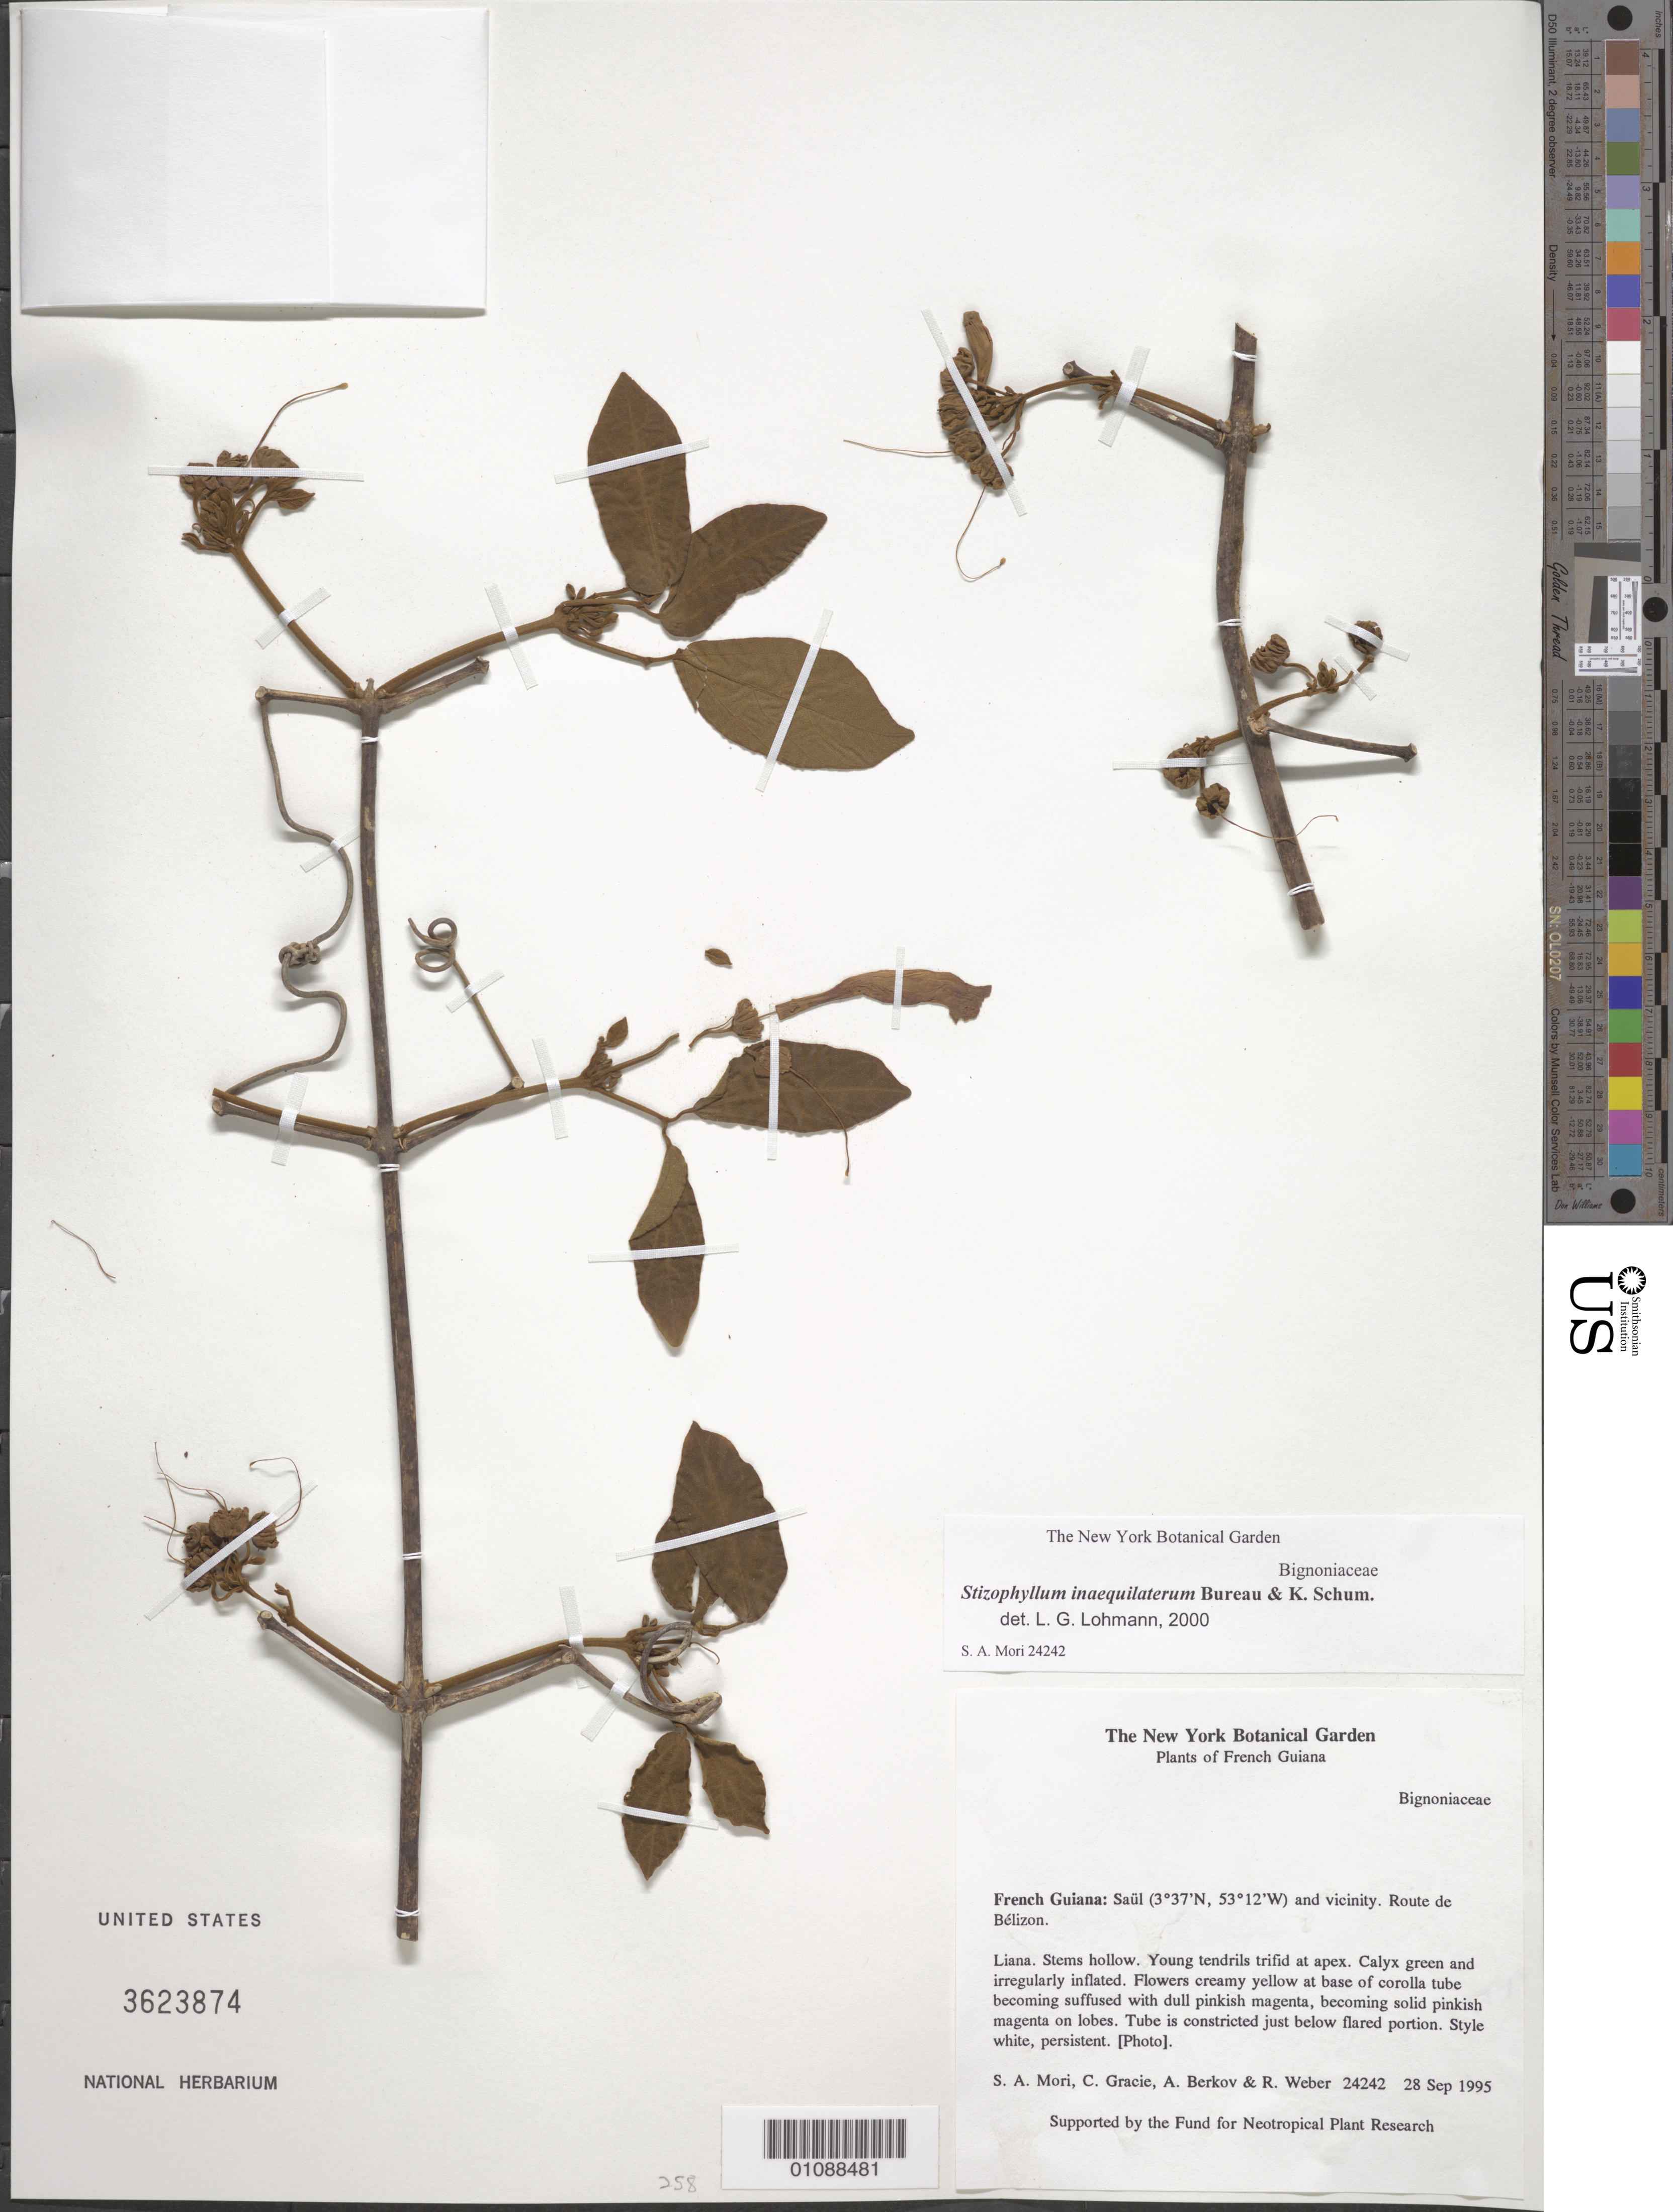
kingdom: Plantae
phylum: Tracheophyta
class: Magnoliopsida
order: Lamiales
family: Bignoniaceae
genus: Stizophyllum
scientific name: Stizophyllum inaequilaterum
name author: Bureau & K. Schum.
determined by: Lohmann, L. G.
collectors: S. Mori, C. A. Gracie, A. Berkov & R. Weber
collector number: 24242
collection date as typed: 28-Sep-95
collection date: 1995-09-28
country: French Guiana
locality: Saül and vic., Route de Bélizon, S of Eaux Claires, between Eaux Claires and entrance to Grand Bouef Mort Trail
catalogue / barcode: US 3623874